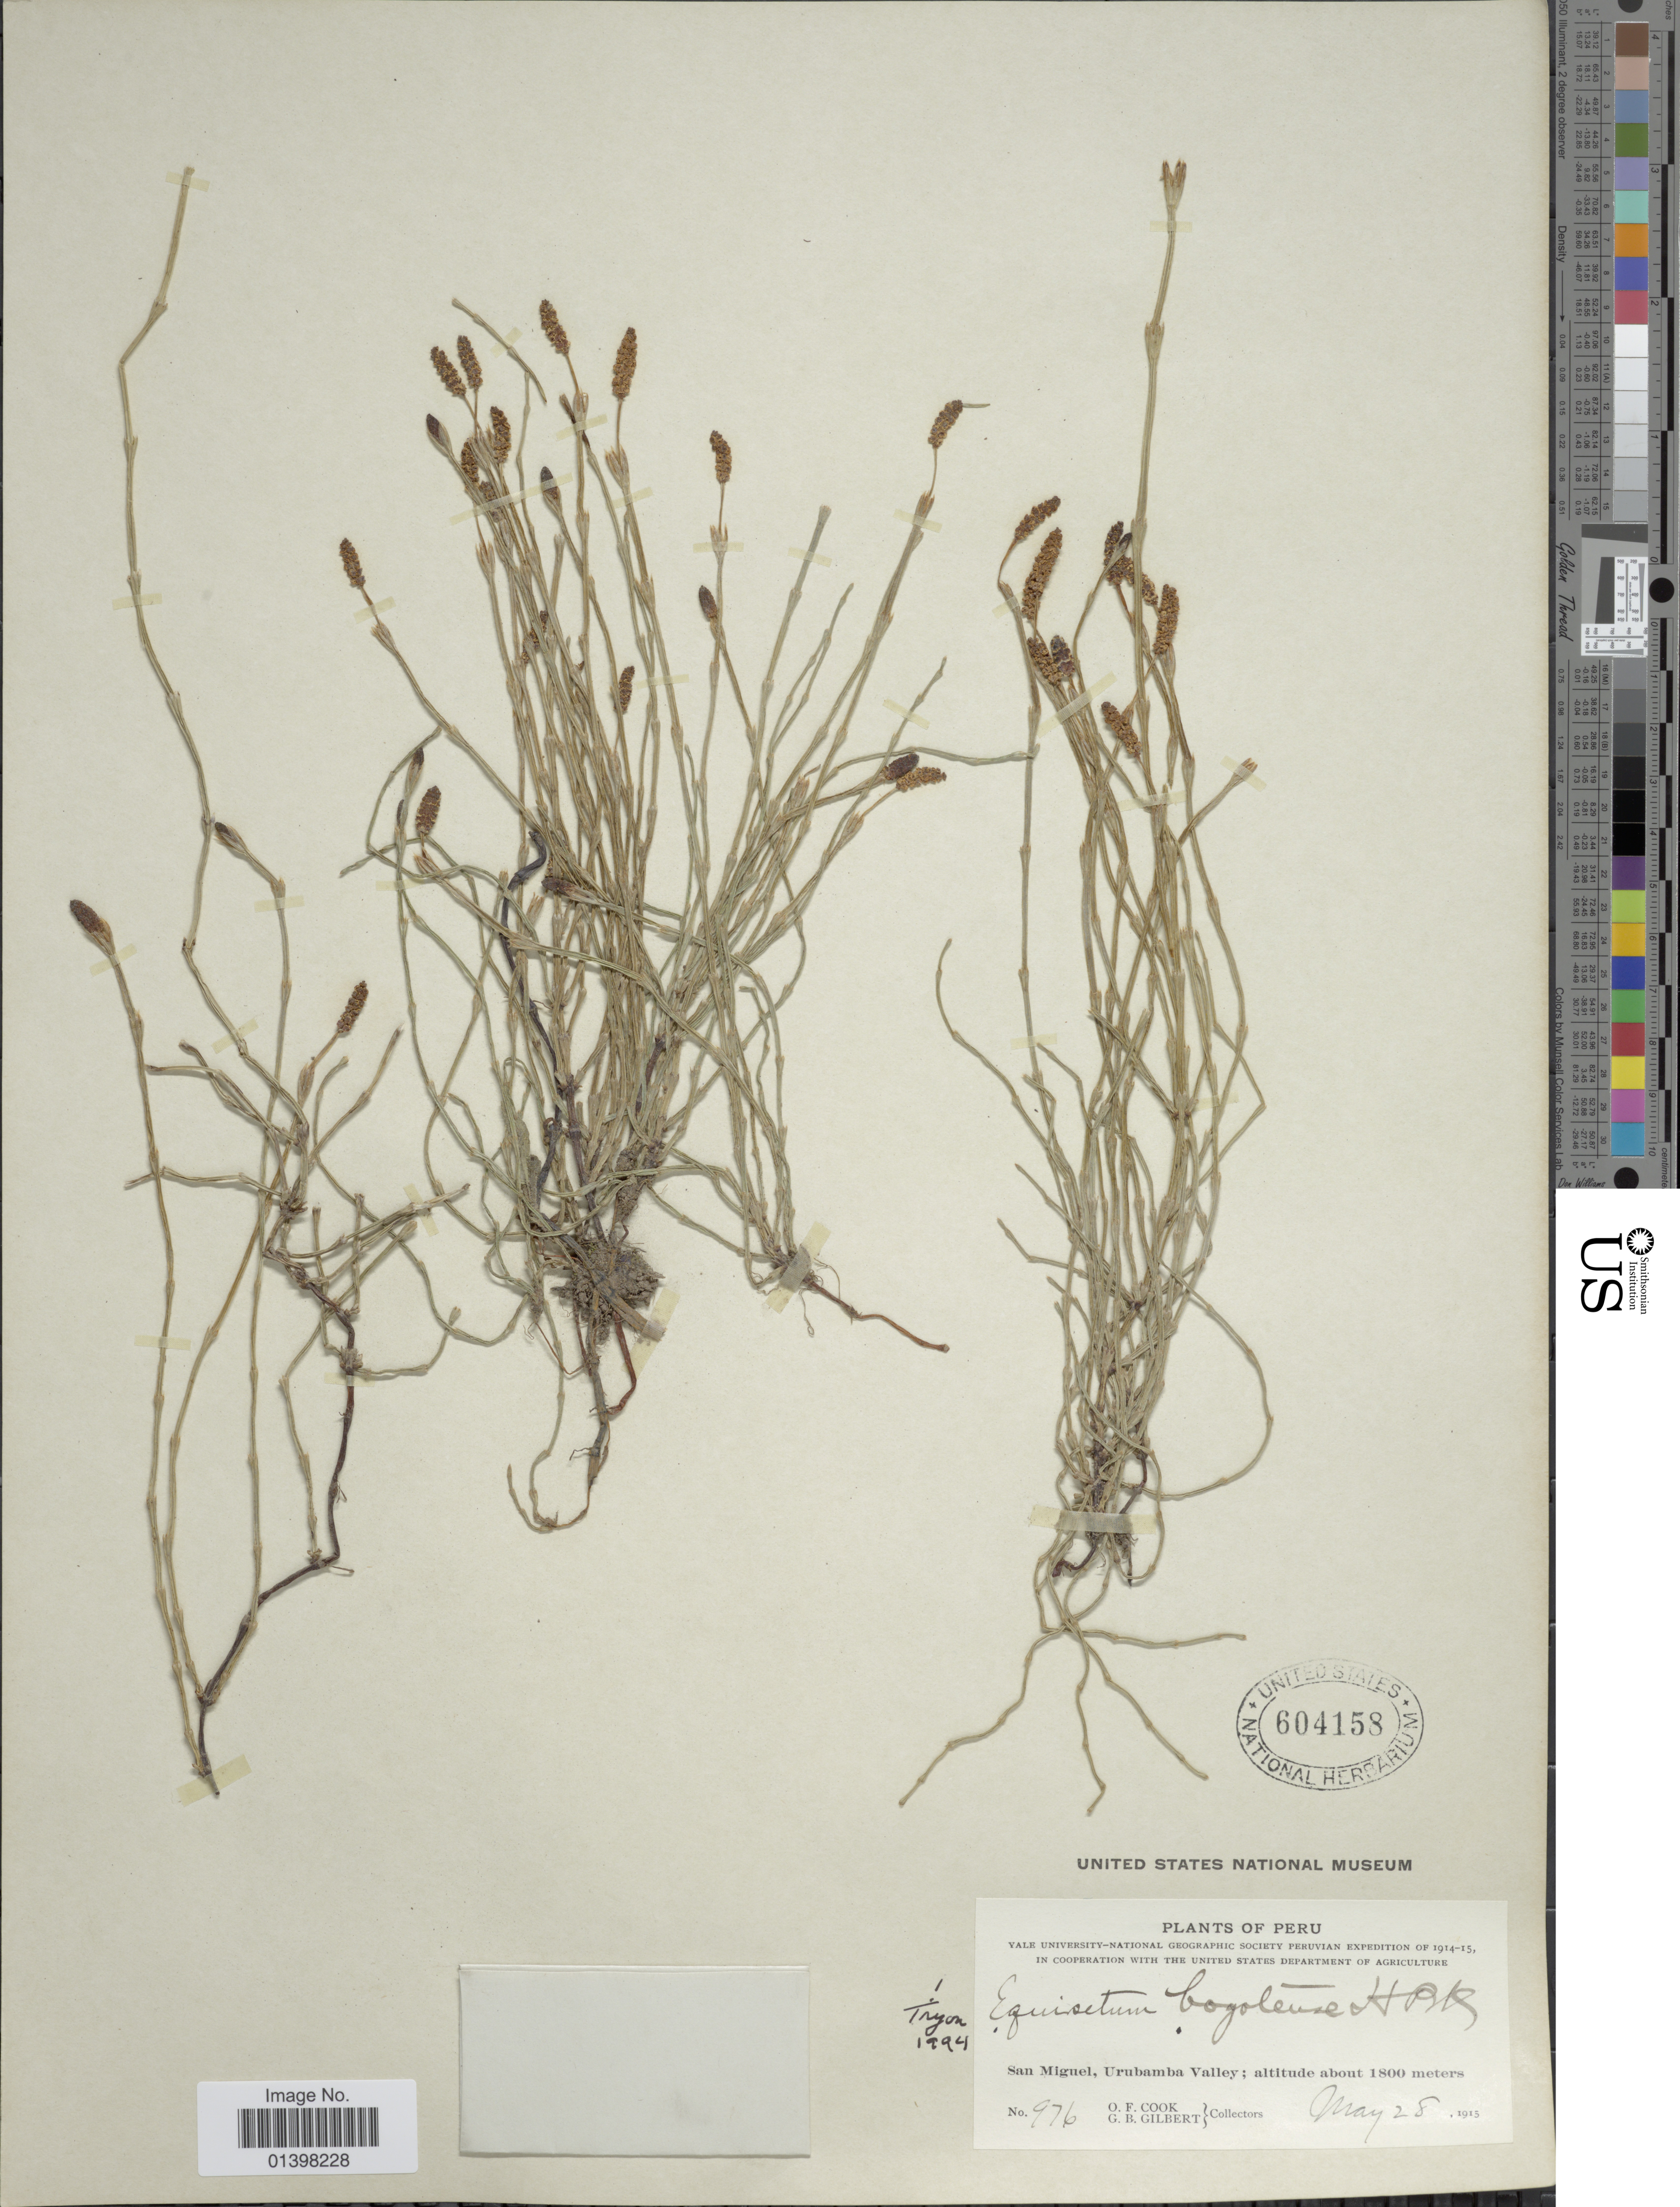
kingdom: Plantae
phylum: Tracheophyta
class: Polypodiopsida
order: Equisetales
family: Equisetaceae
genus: Equisetum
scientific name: Equisetum bogotense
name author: Kunth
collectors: O. F. Cook & G. B. Gilbert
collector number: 976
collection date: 1915-05-28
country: Peru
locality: San Miguel, Urubamba Valley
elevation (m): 1800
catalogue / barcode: US 604158